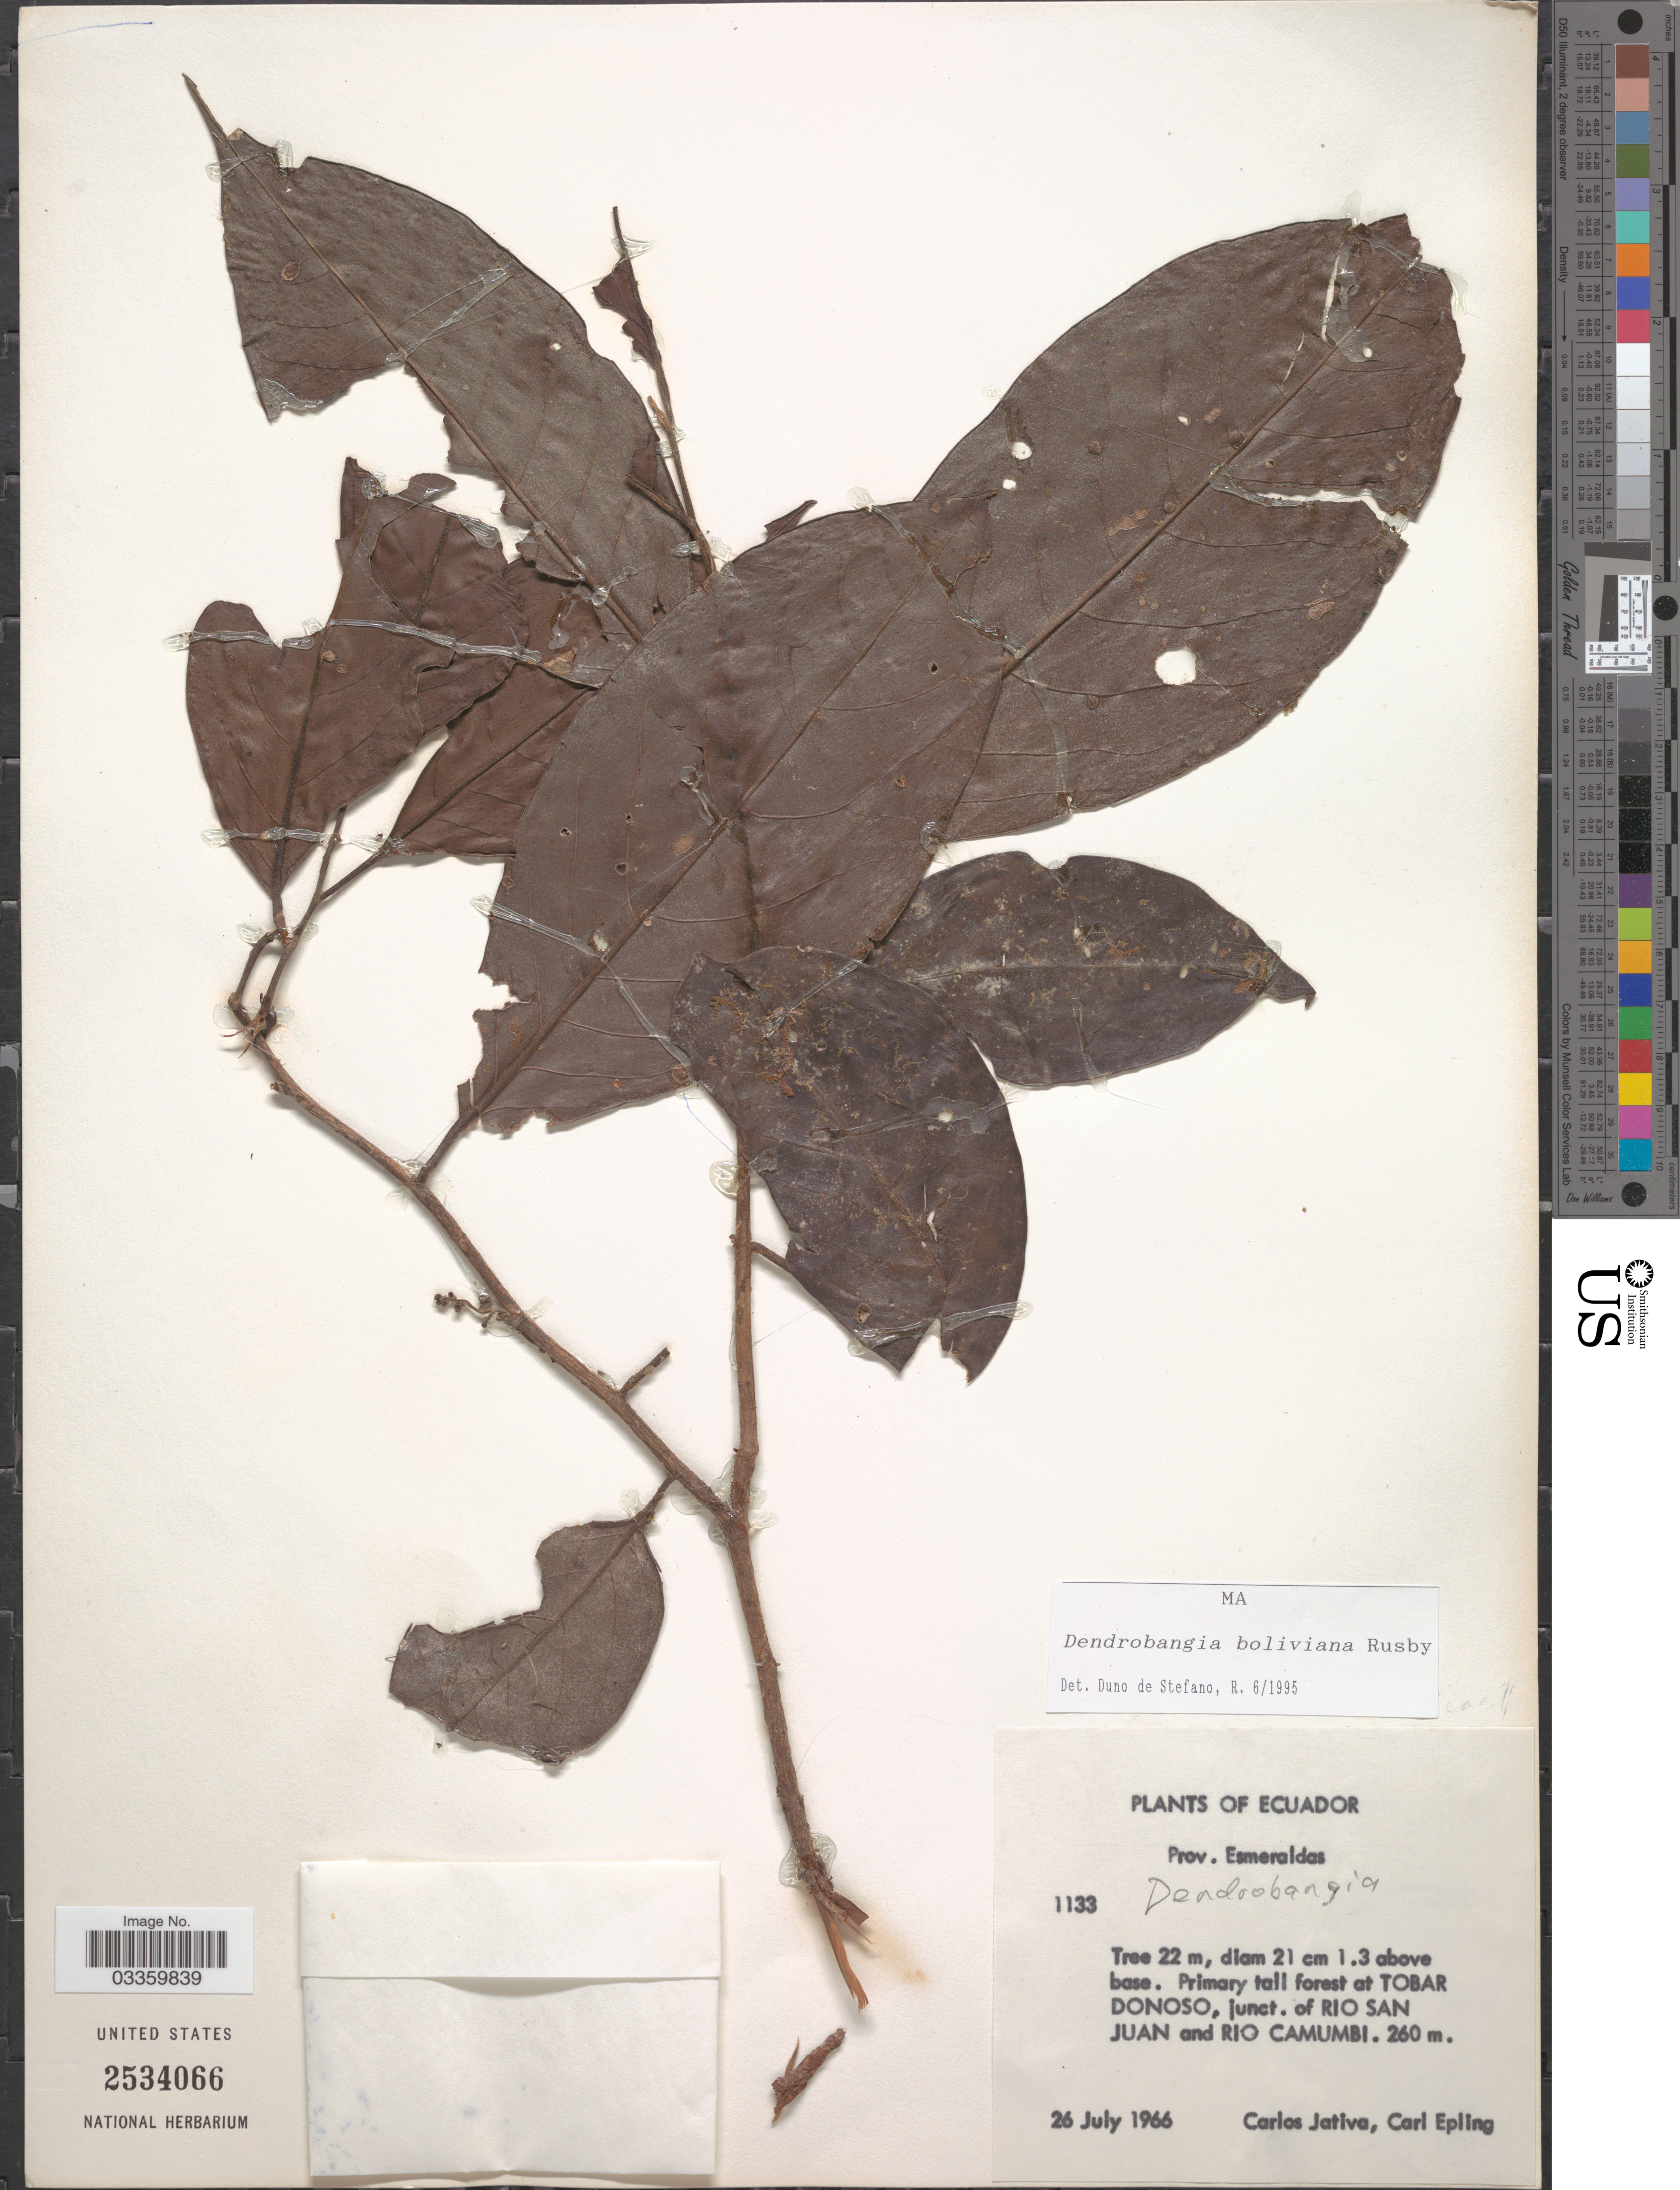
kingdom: Plantae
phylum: Tracheophyta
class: Magnoliopsida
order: Metteniusales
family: Metteniusaceae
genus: Dendrobangia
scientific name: Dendrobangia boliviana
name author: Rusby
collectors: C. D. Játiva & C. C. Epling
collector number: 1133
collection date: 1966-07-26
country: Ecuador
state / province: Esmeraldas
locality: Primary tall forest at Tobar Donoso, junct. of Rio San Juan and Rio Camumbi.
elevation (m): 260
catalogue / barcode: US 2534066